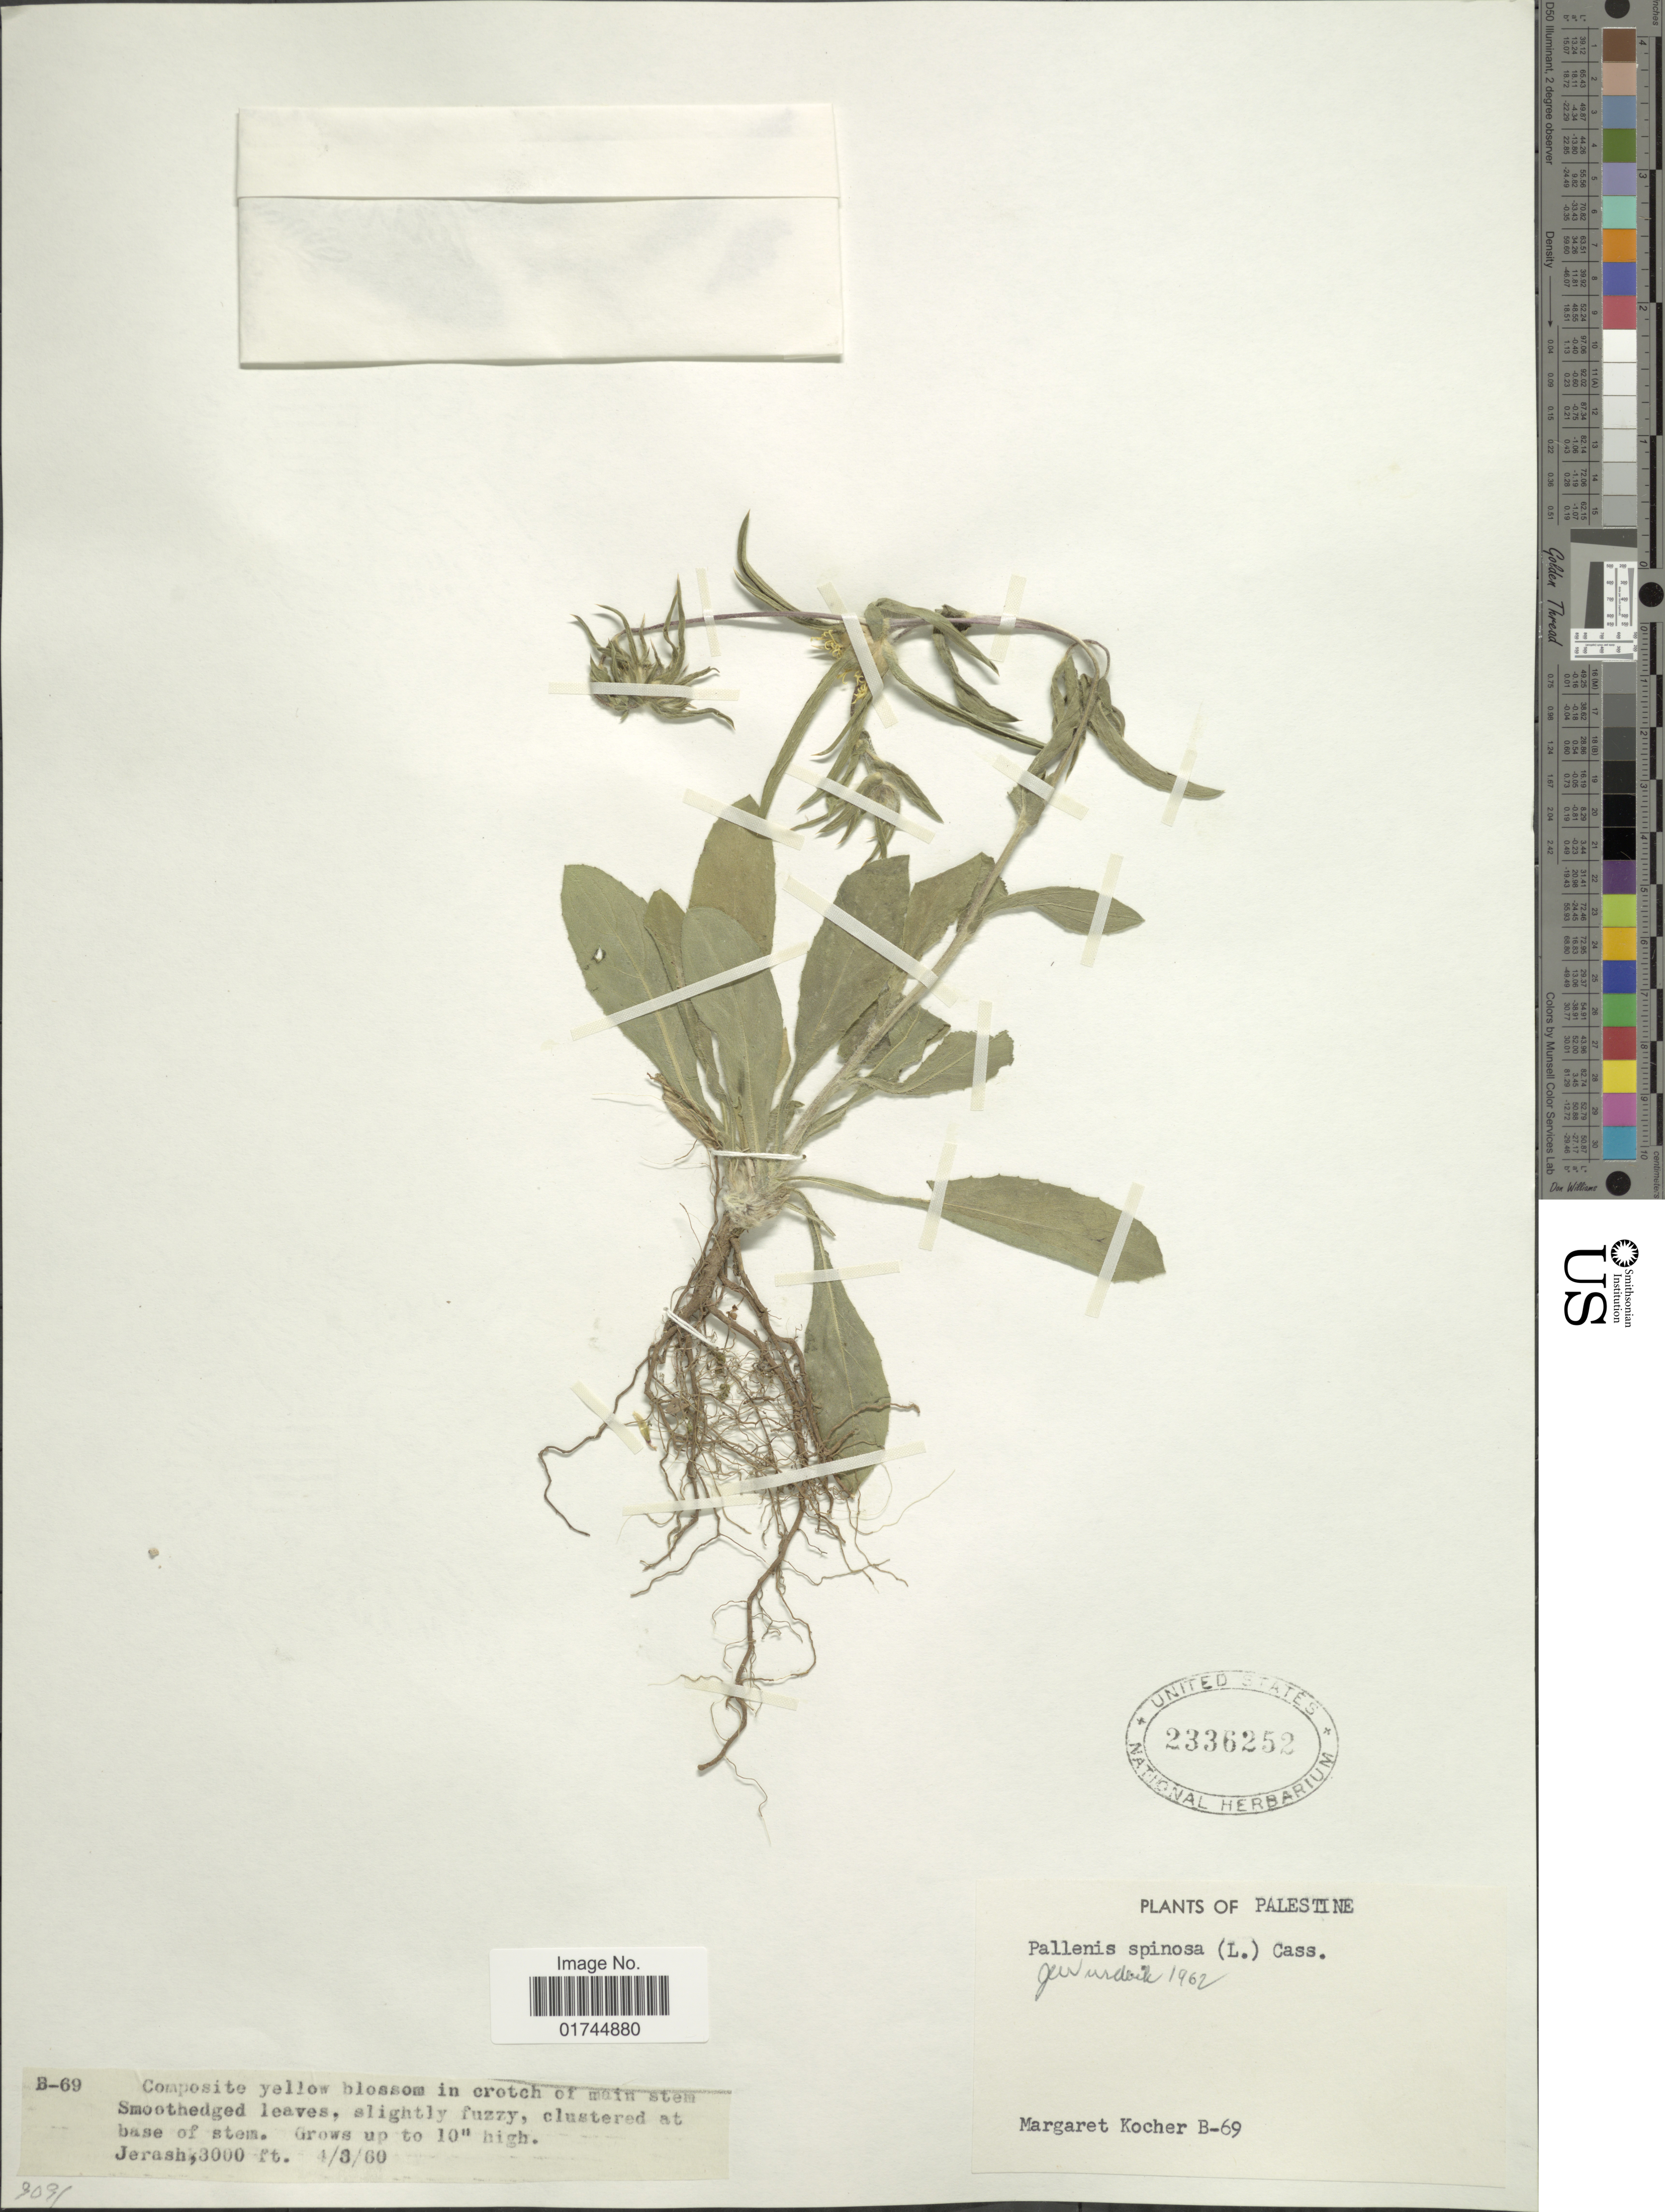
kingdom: Plantae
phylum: Tracheophyta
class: Magnoliopsida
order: Asterales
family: Asteraceae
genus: Pallenis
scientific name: Pallenis spinosa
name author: (L.) Cass.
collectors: M. Kocher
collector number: B69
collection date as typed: Transcribed d/m/y: 4/3/60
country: Jordan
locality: Palestine. Jerash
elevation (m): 914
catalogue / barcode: US 2336252